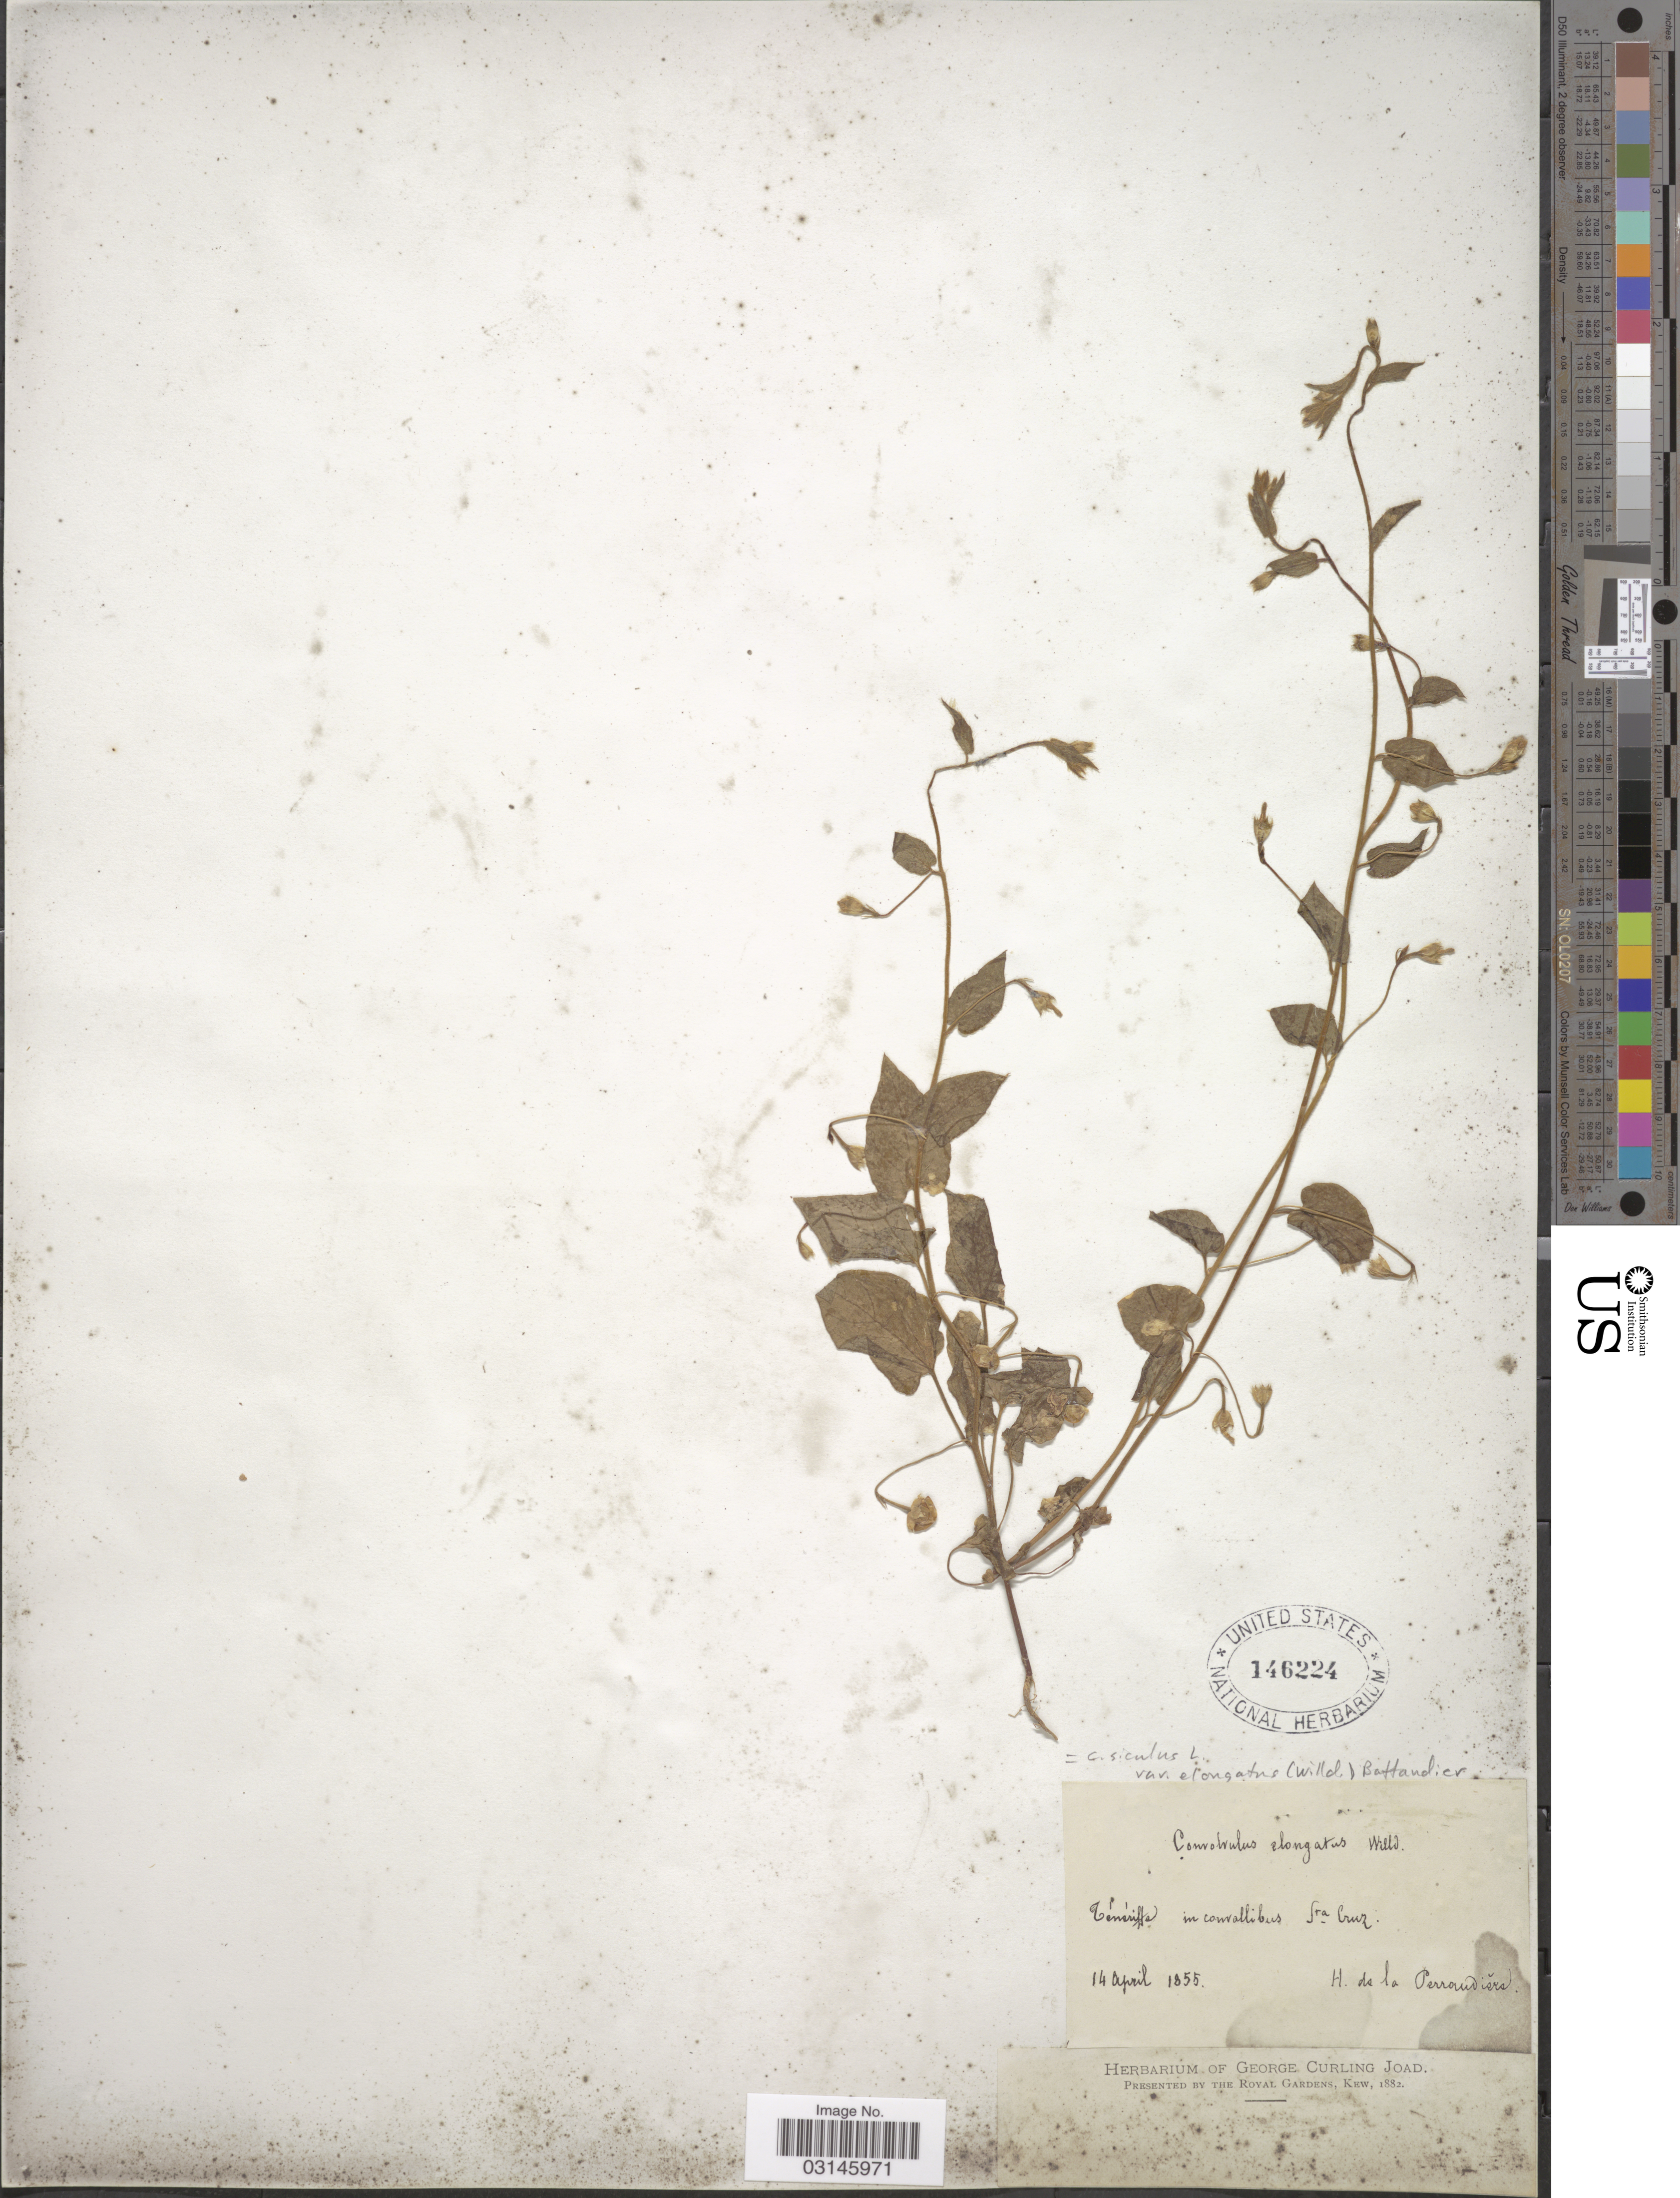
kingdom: Plantae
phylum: Tracheophyta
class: Magnoliopsida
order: Solanales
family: Convolvulaceae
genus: Convolvulus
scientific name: Convolvulus siculus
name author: L.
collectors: H. de la Perraudière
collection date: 1855-04-14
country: Spain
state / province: Canarias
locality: Tenneriffe in convallibus Sta Cruz.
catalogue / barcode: US 146224